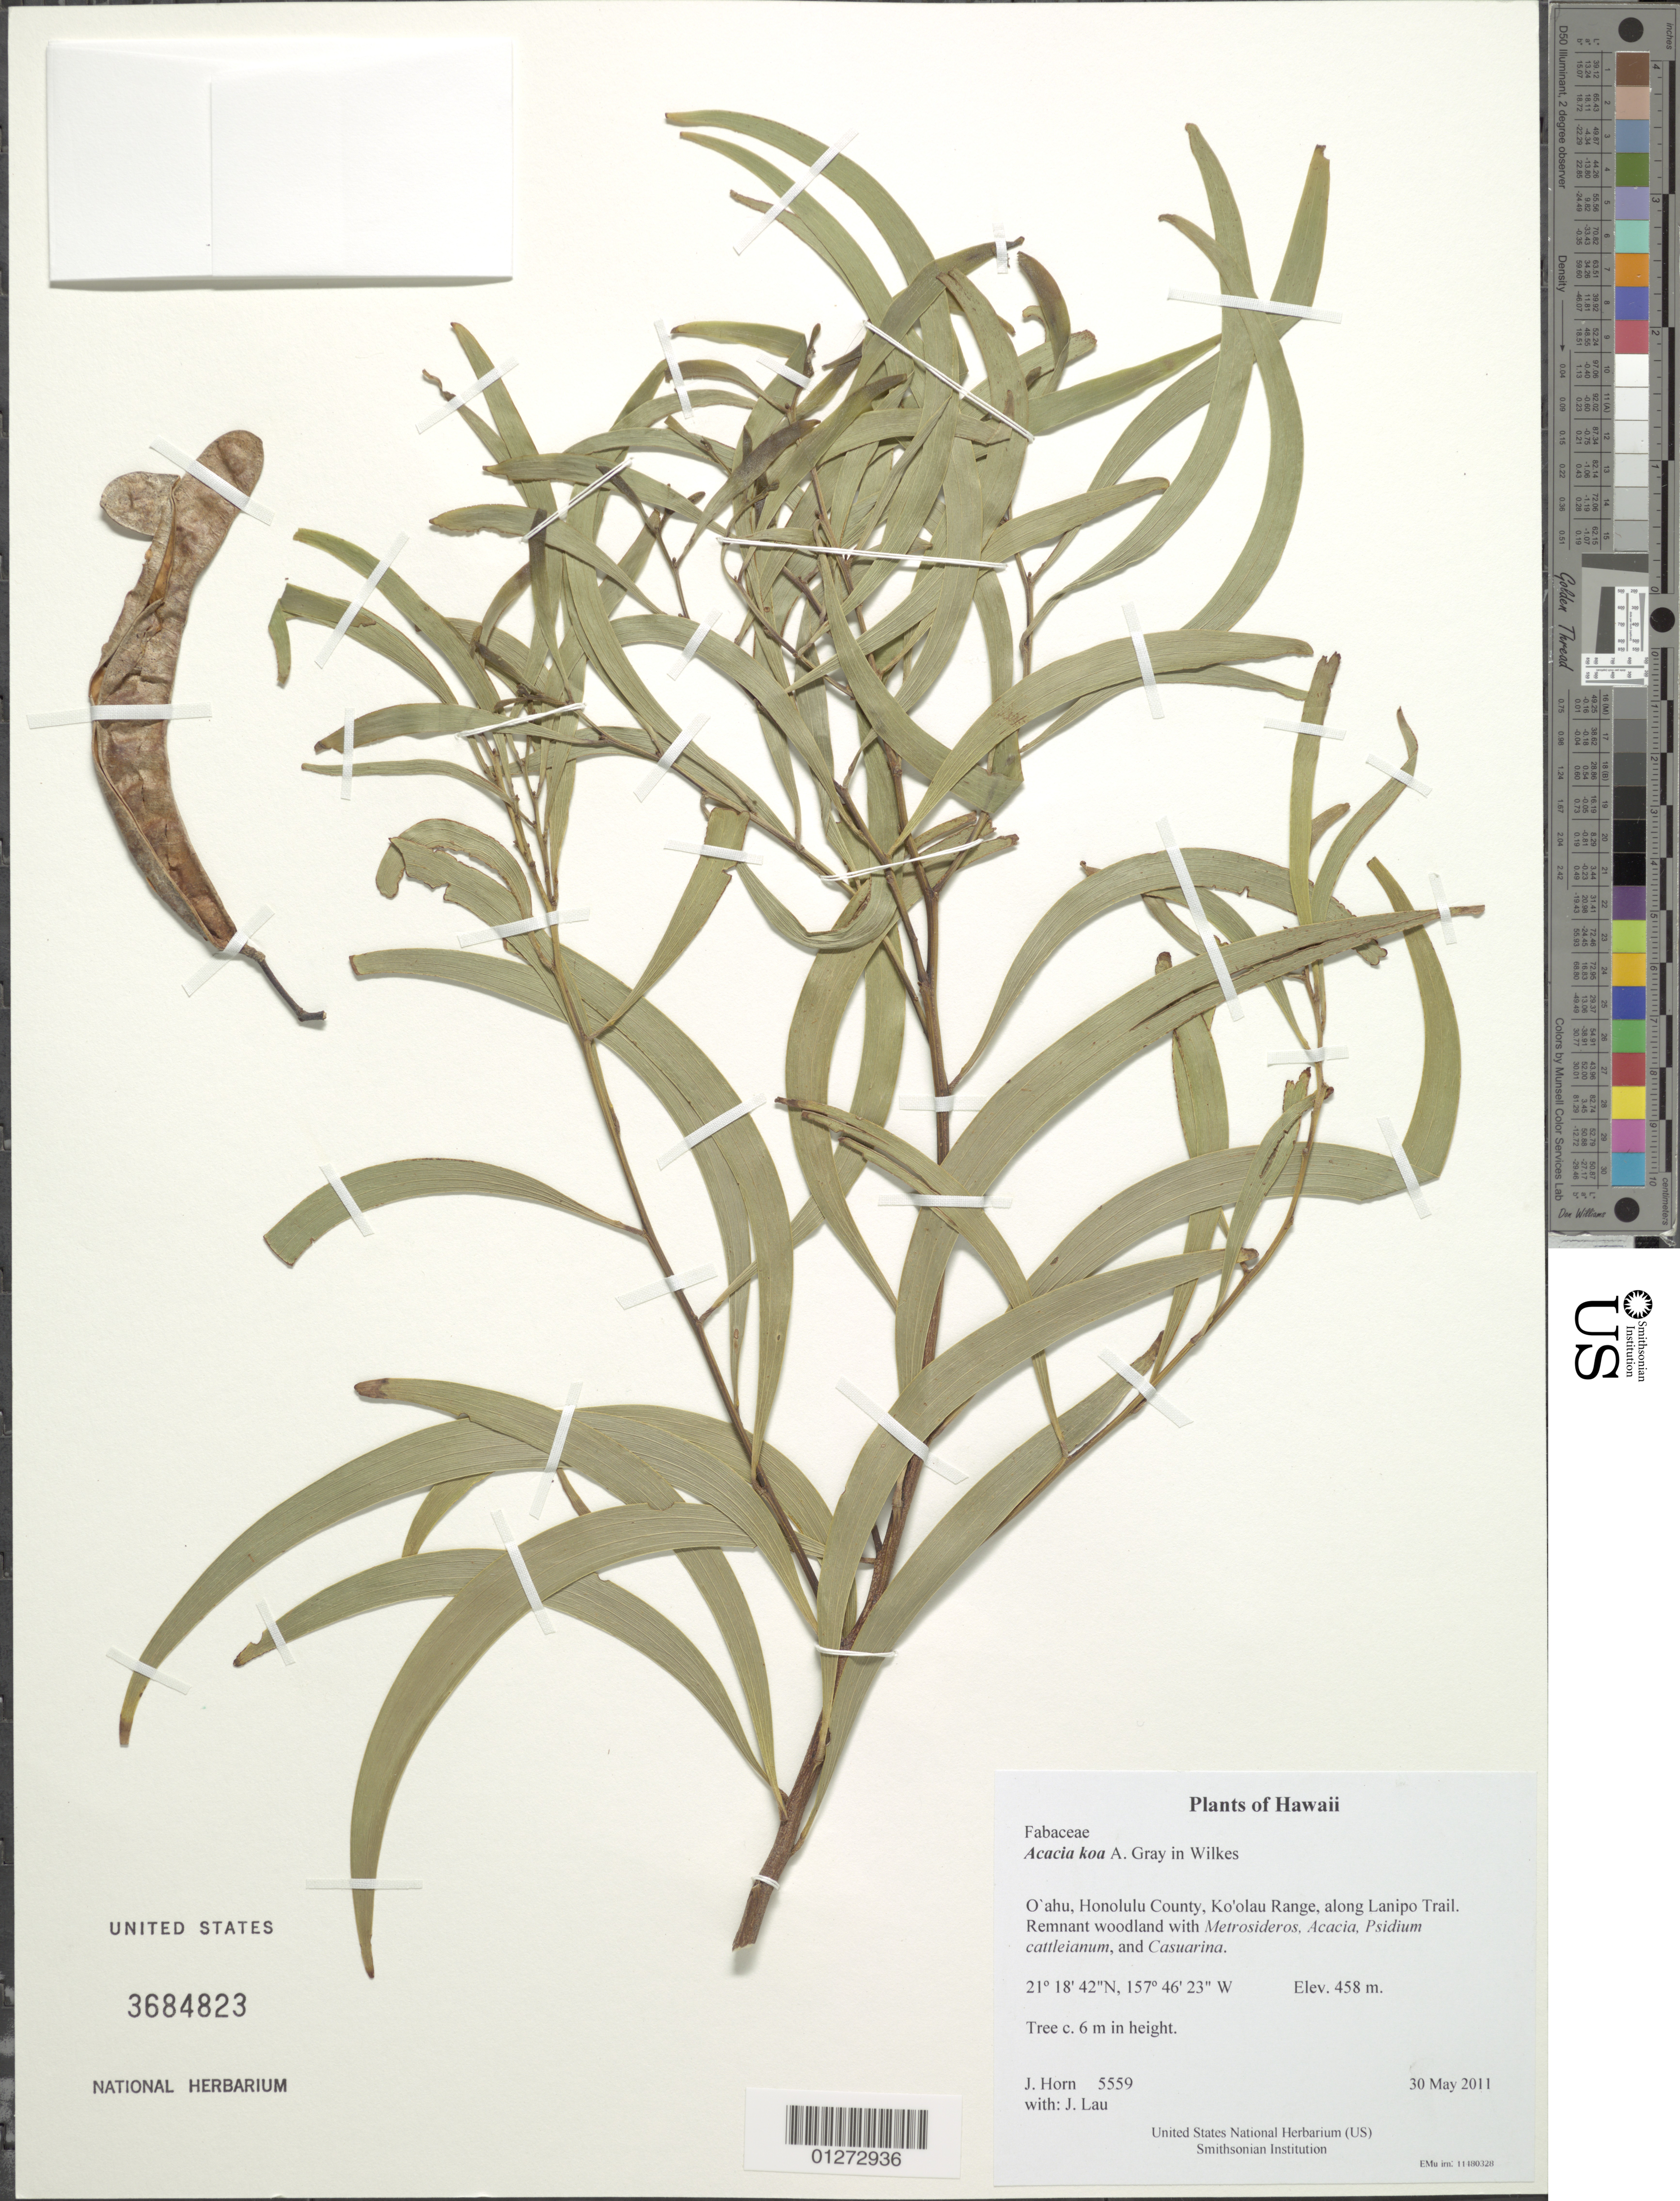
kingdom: Plantae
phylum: Tracheophyta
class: Magnoliopsida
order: Fabales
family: Fabaceae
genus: Acacia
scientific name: Acacia koa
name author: A. Gray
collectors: J. Horn & J. Lau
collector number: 5559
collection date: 2011-05-30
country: United States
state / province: Hawaii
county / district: Honolulu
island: Oahu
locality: Ko'olau Range, along Lanipo Trail.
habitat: Remnant woodland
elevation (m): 458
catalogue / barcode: US 3684823